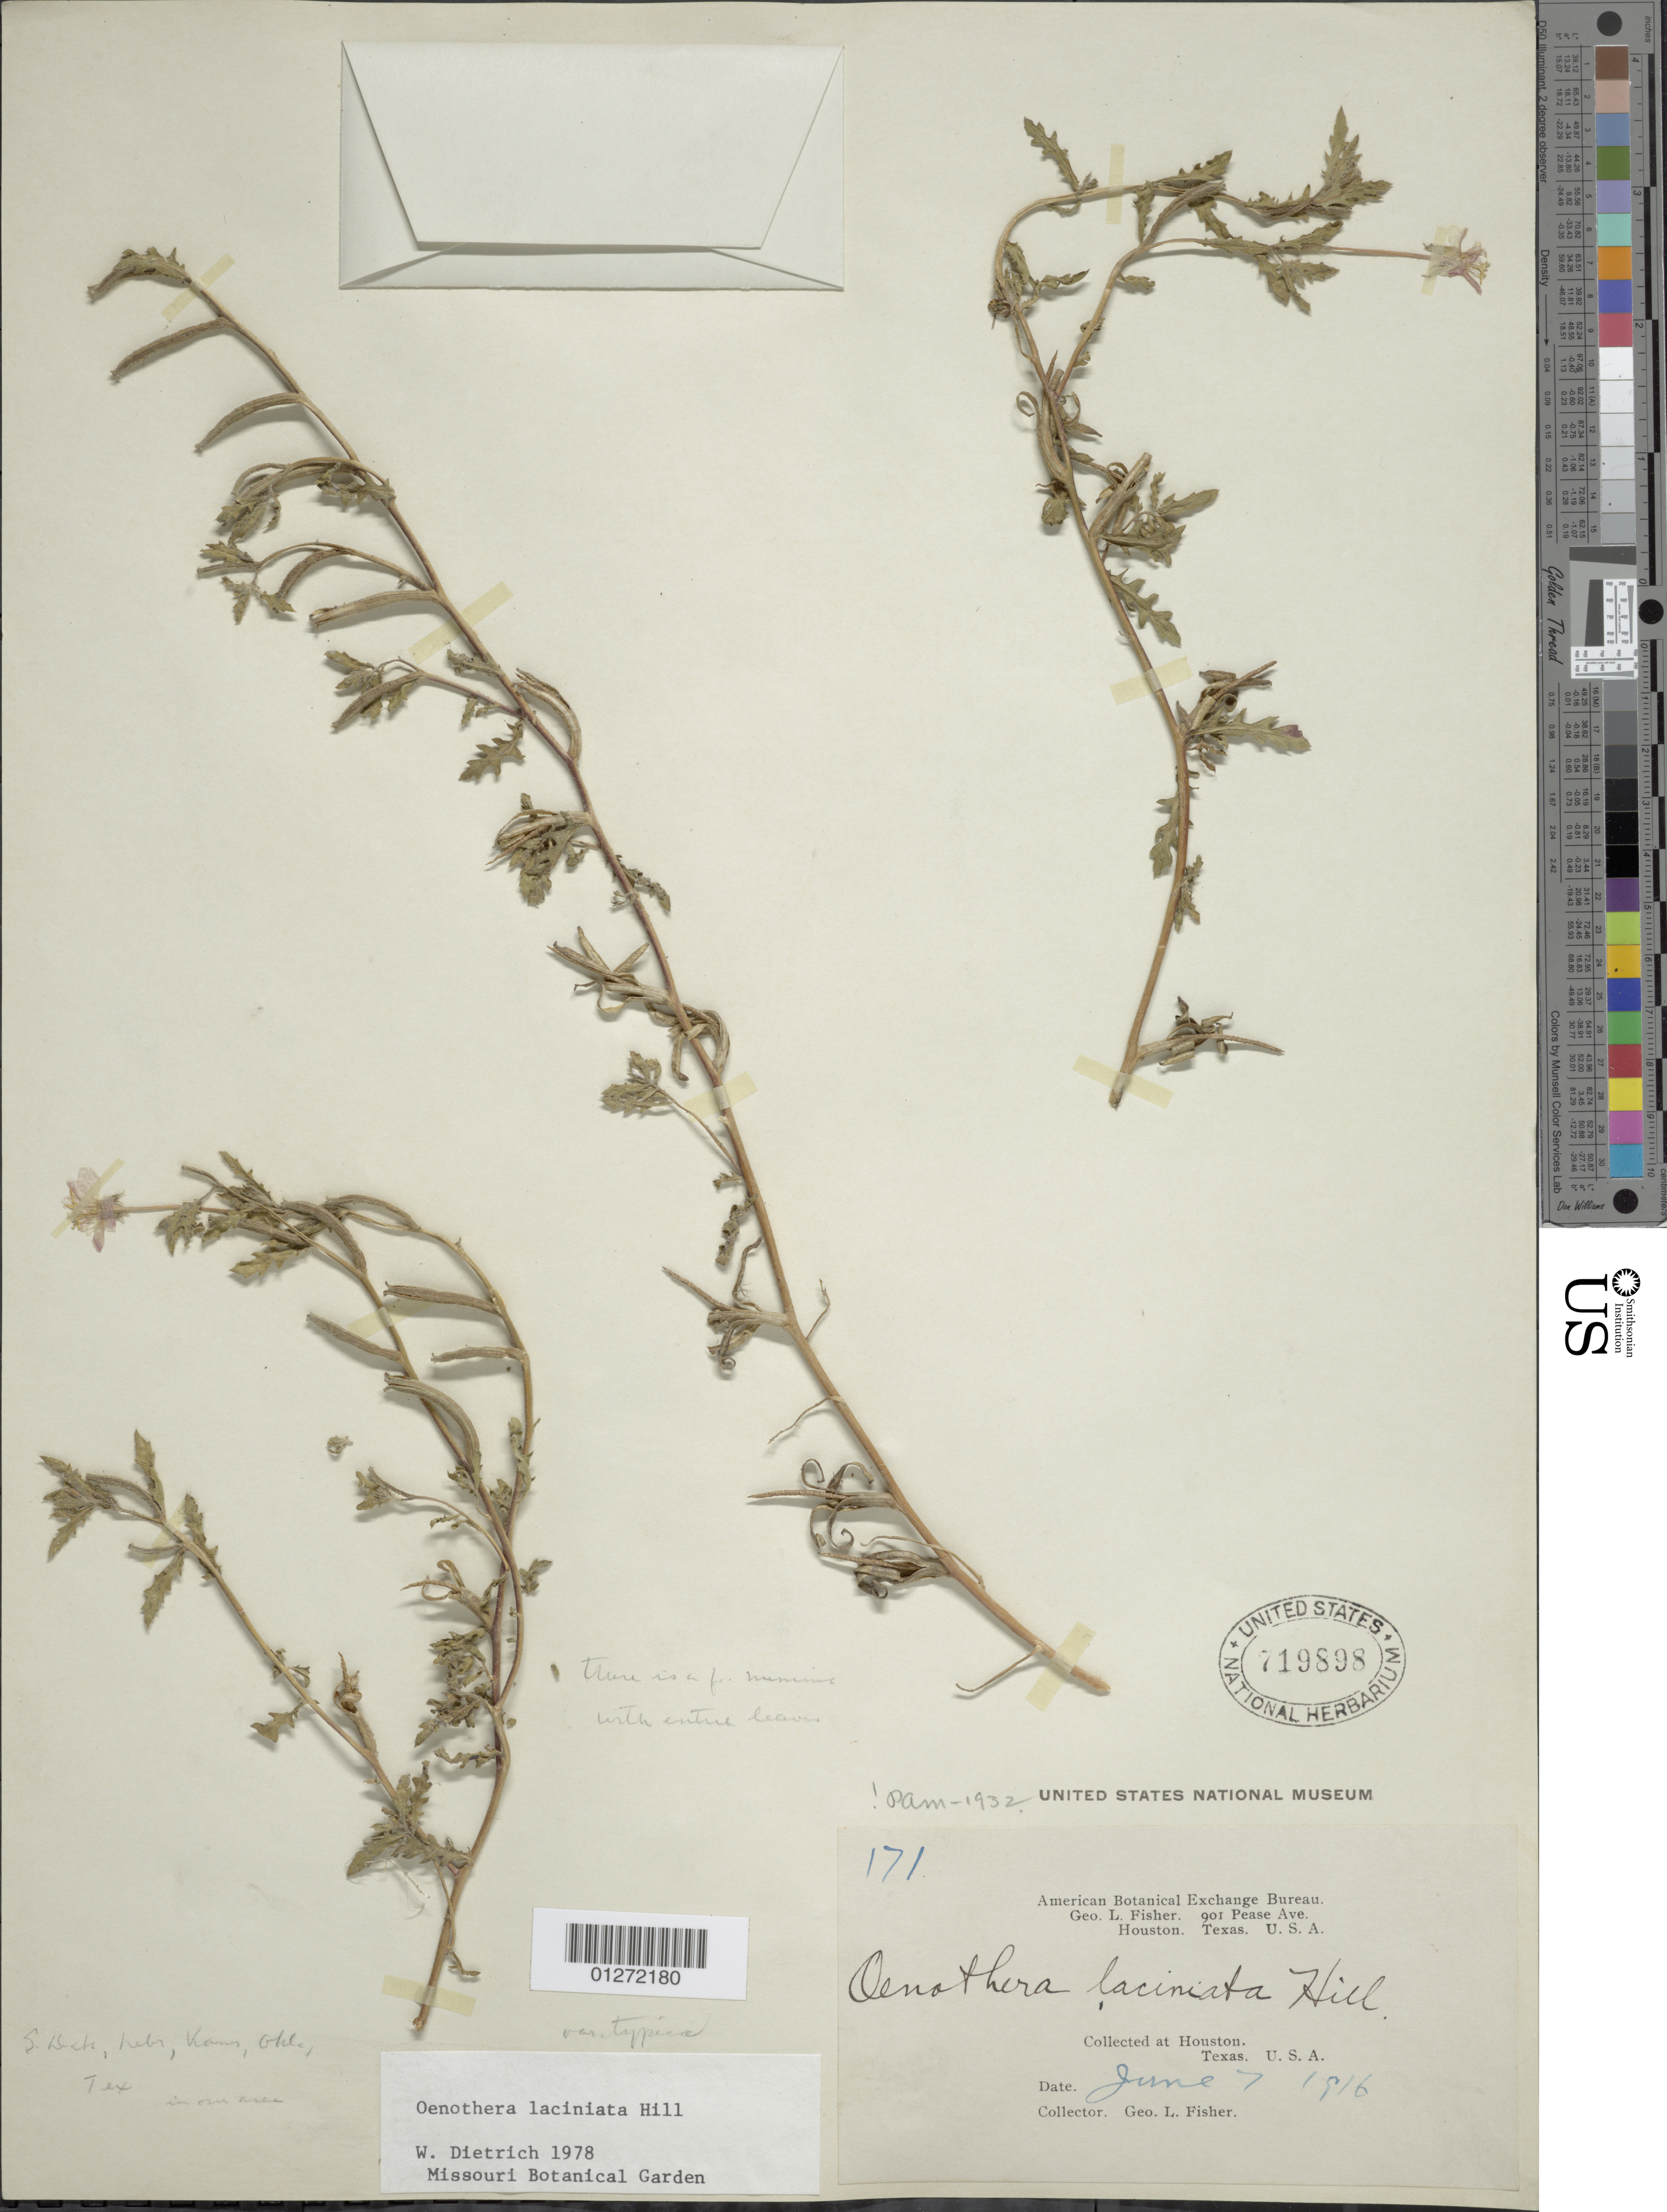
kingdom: Plantae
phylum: Tracheophyta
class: Magnoliopsida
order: Myrtales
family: Onagraceae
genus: Oenothera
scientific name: Oenothera laciniata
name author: Hill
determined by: Dietrich, W.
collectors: G. L. Fisher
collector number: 171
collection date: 1916-06-07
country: United States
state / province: Texas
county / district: Harris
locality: Houston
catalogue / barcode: US 719898